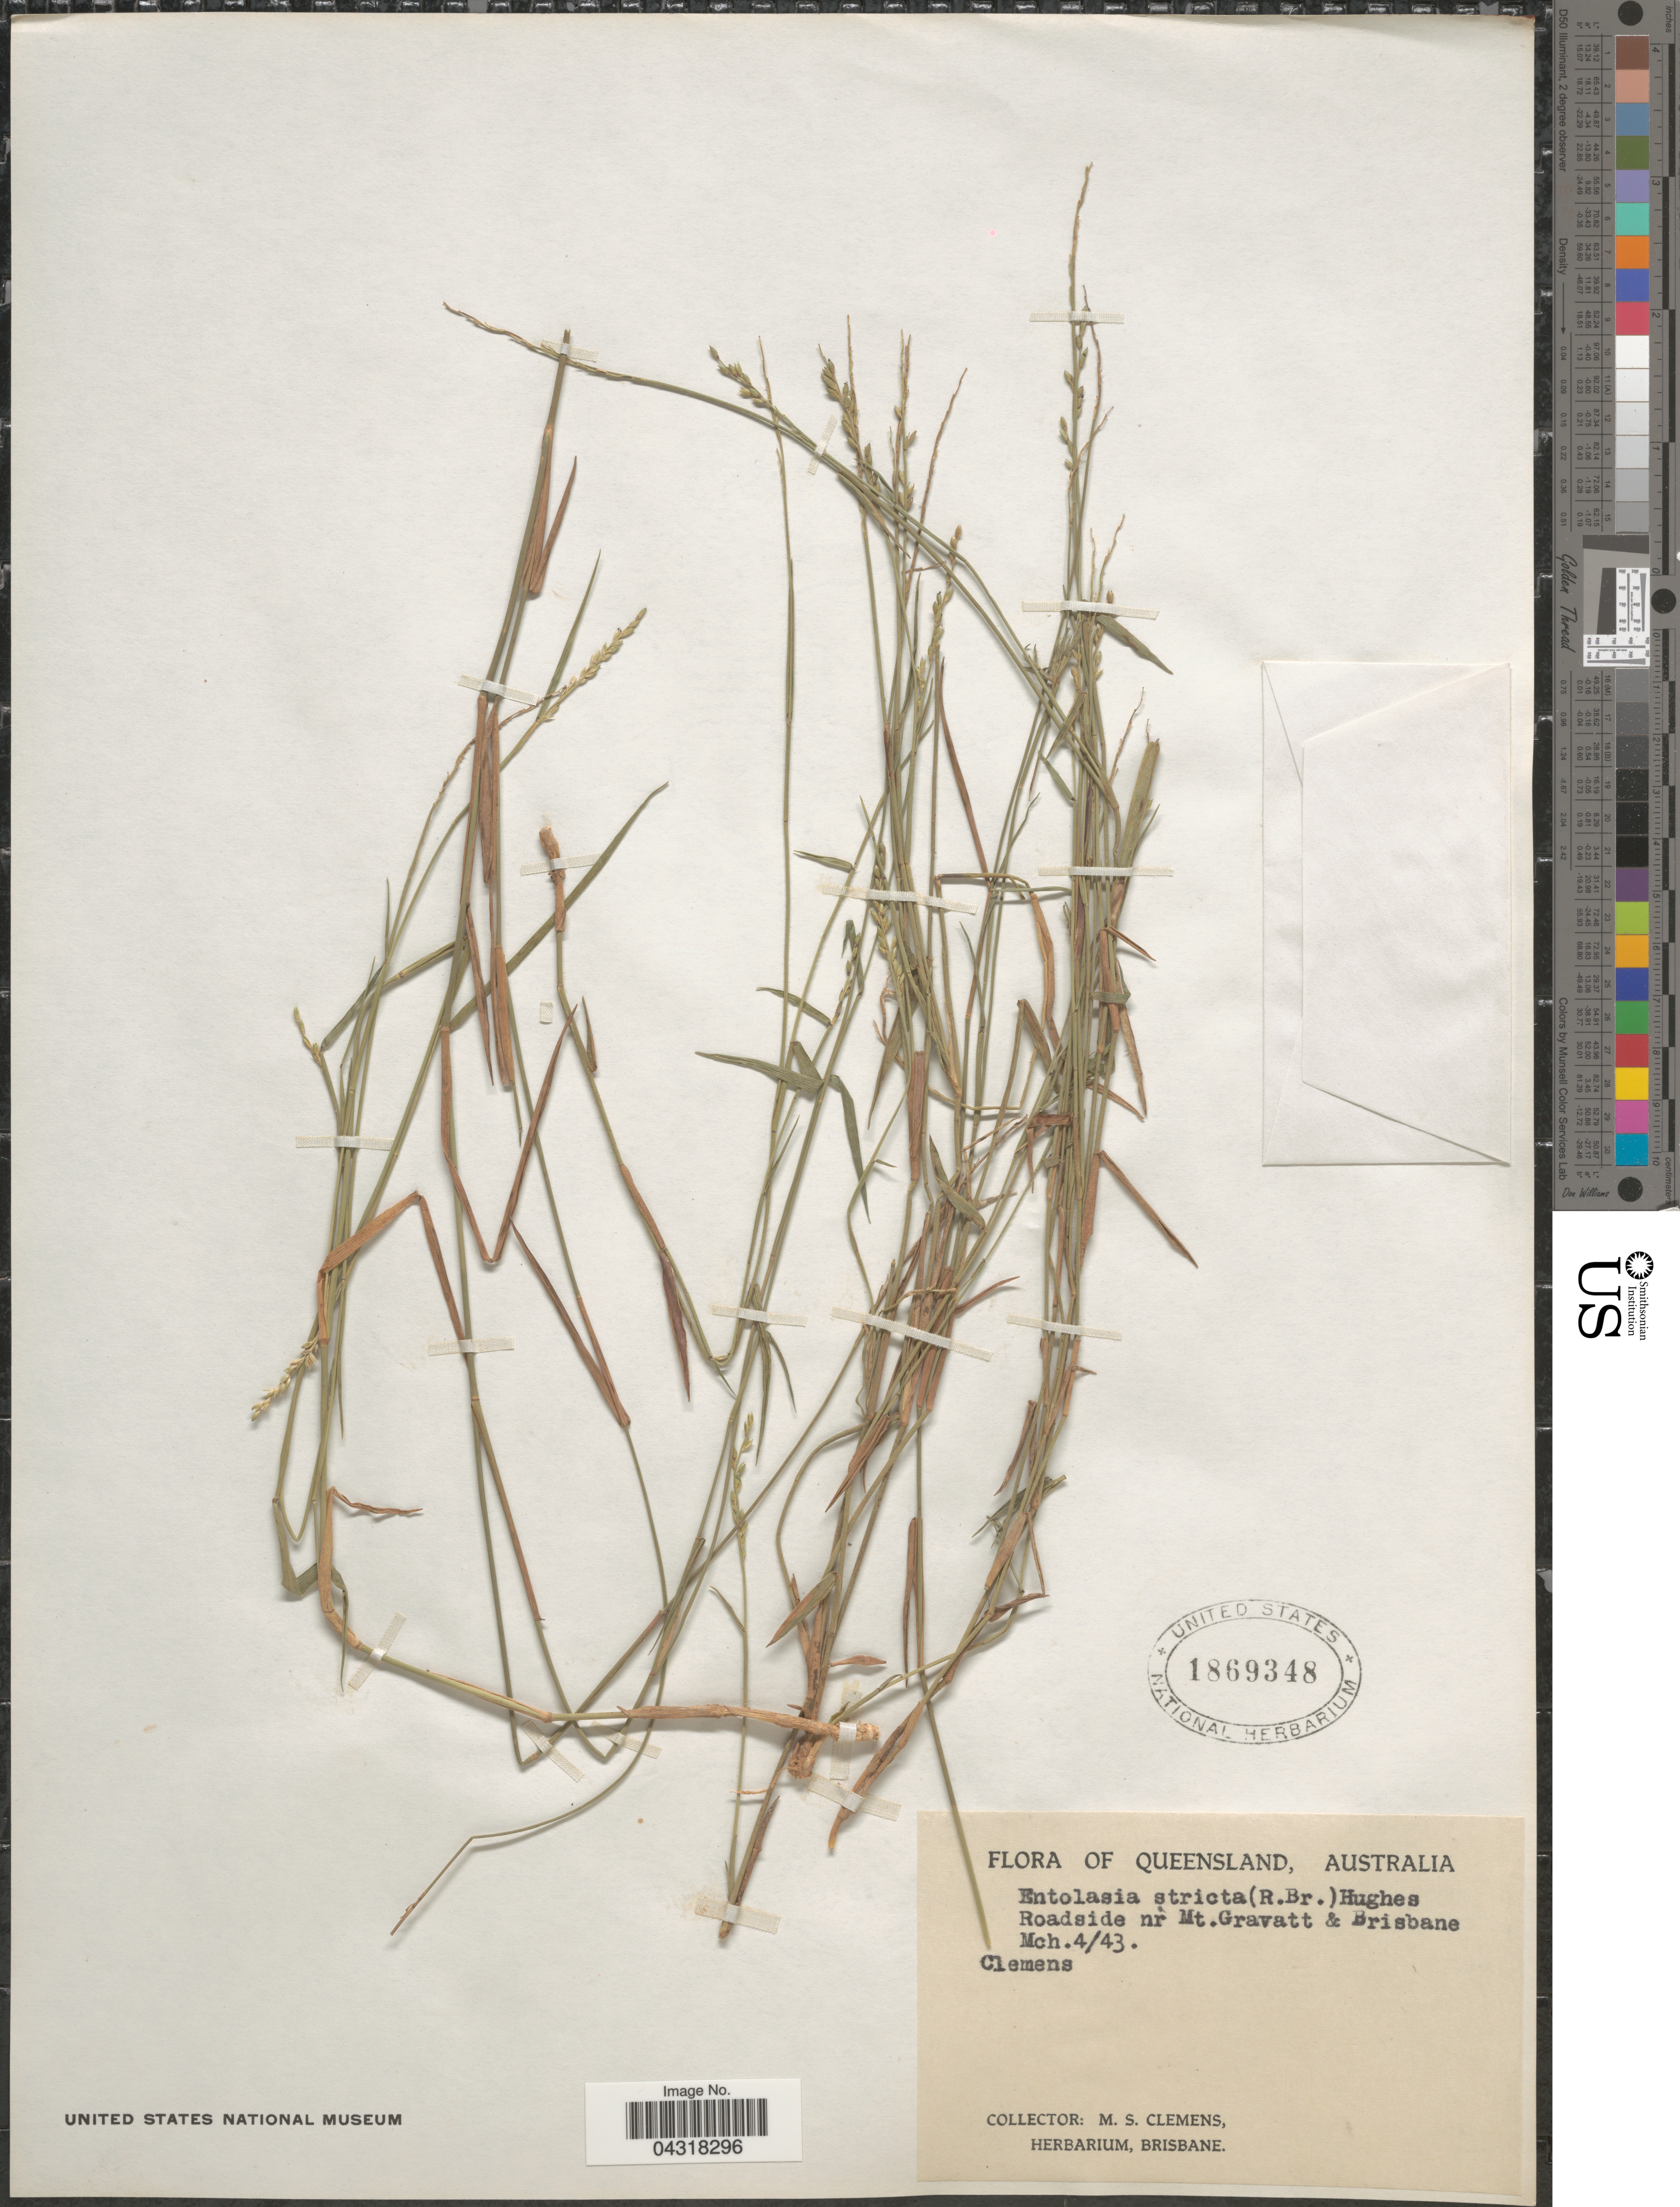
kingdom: Plantae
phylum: Tracheophyta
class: Liliopsida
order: Poales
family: Poaceae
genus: Entolasia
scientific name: Entolasia stricta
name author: (R. Br.) C.E. Hughes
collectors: M. S. Clemens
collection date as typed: Transcribed d/m/y: 4/3/43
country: Australia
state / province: Queensland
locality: Roadside nr Mt. Gravatt & Brisbane.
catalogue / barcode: US 1869348